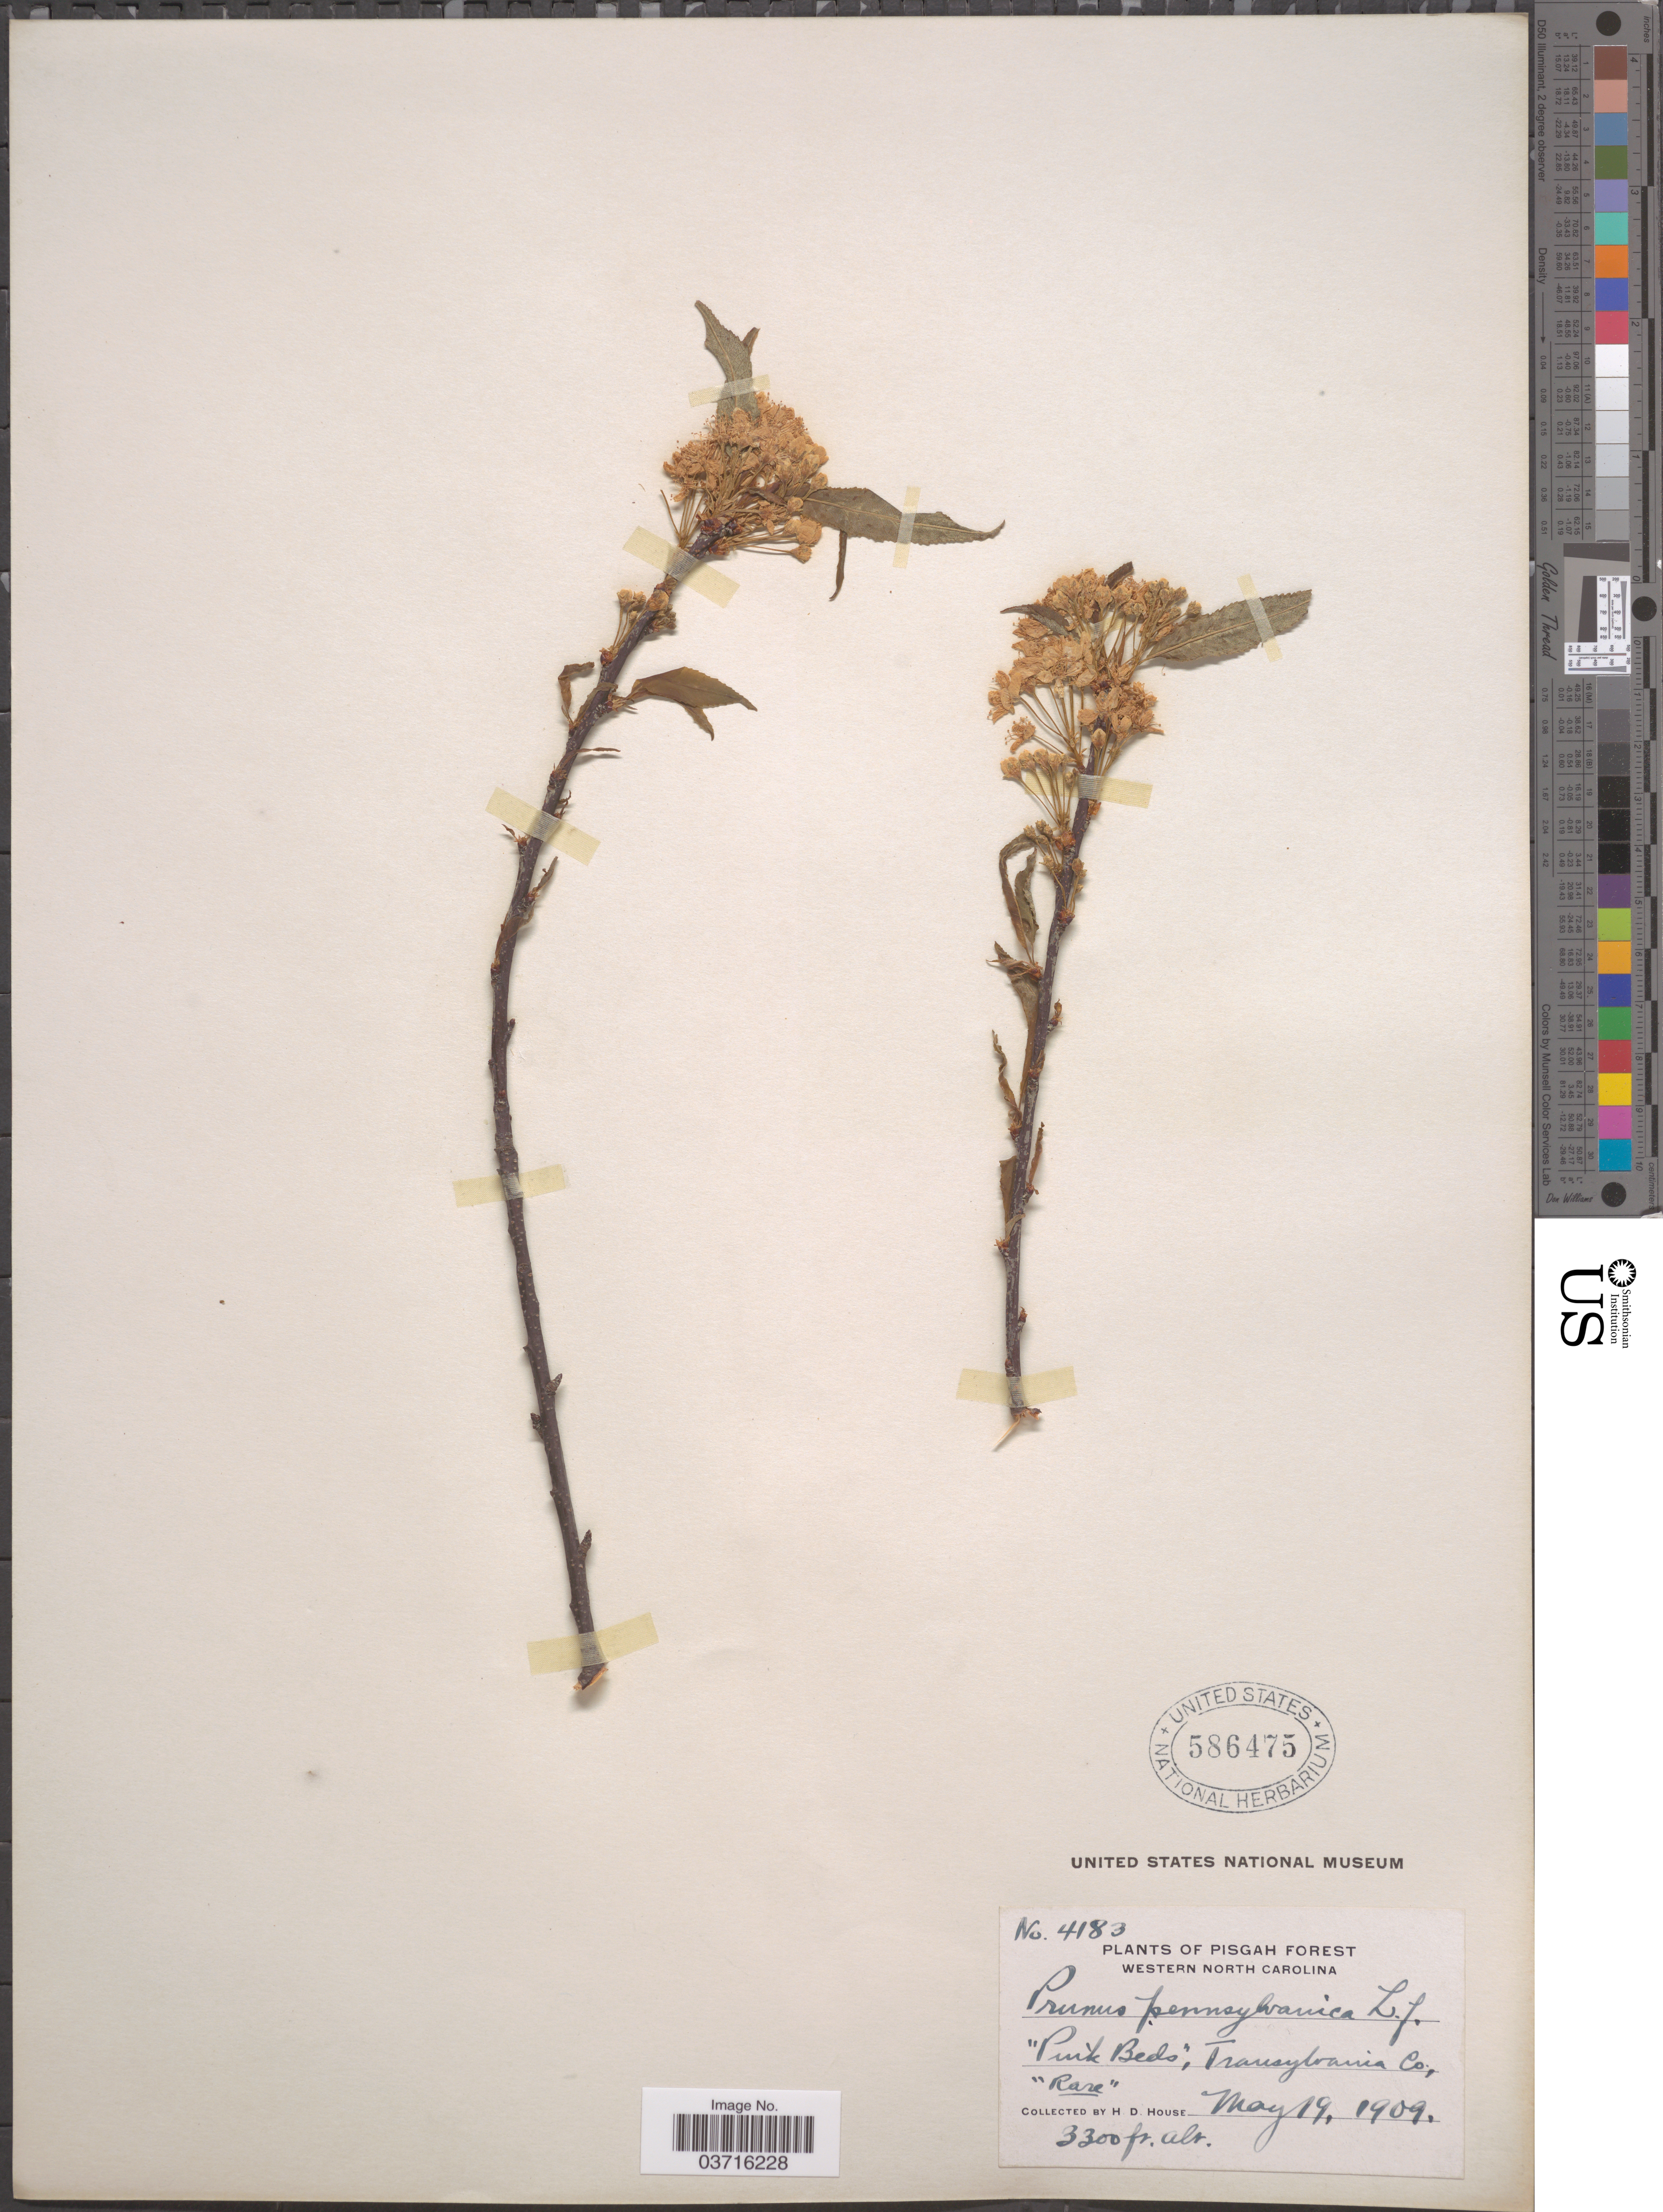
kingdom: Plantae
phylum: Tracheophyta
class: Magnoliopsida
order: Rosales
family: Rosaceae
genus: Prunus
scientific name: Prunus pensylvanica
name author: L. f.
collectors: H. D. House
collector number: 4183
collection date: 1909-05-19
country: United States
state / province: North Carolina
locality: Pisgah Forest. Western North Carolina. "Pink Beds," Transylvania Co.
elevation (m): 1006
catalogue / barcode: US 586475